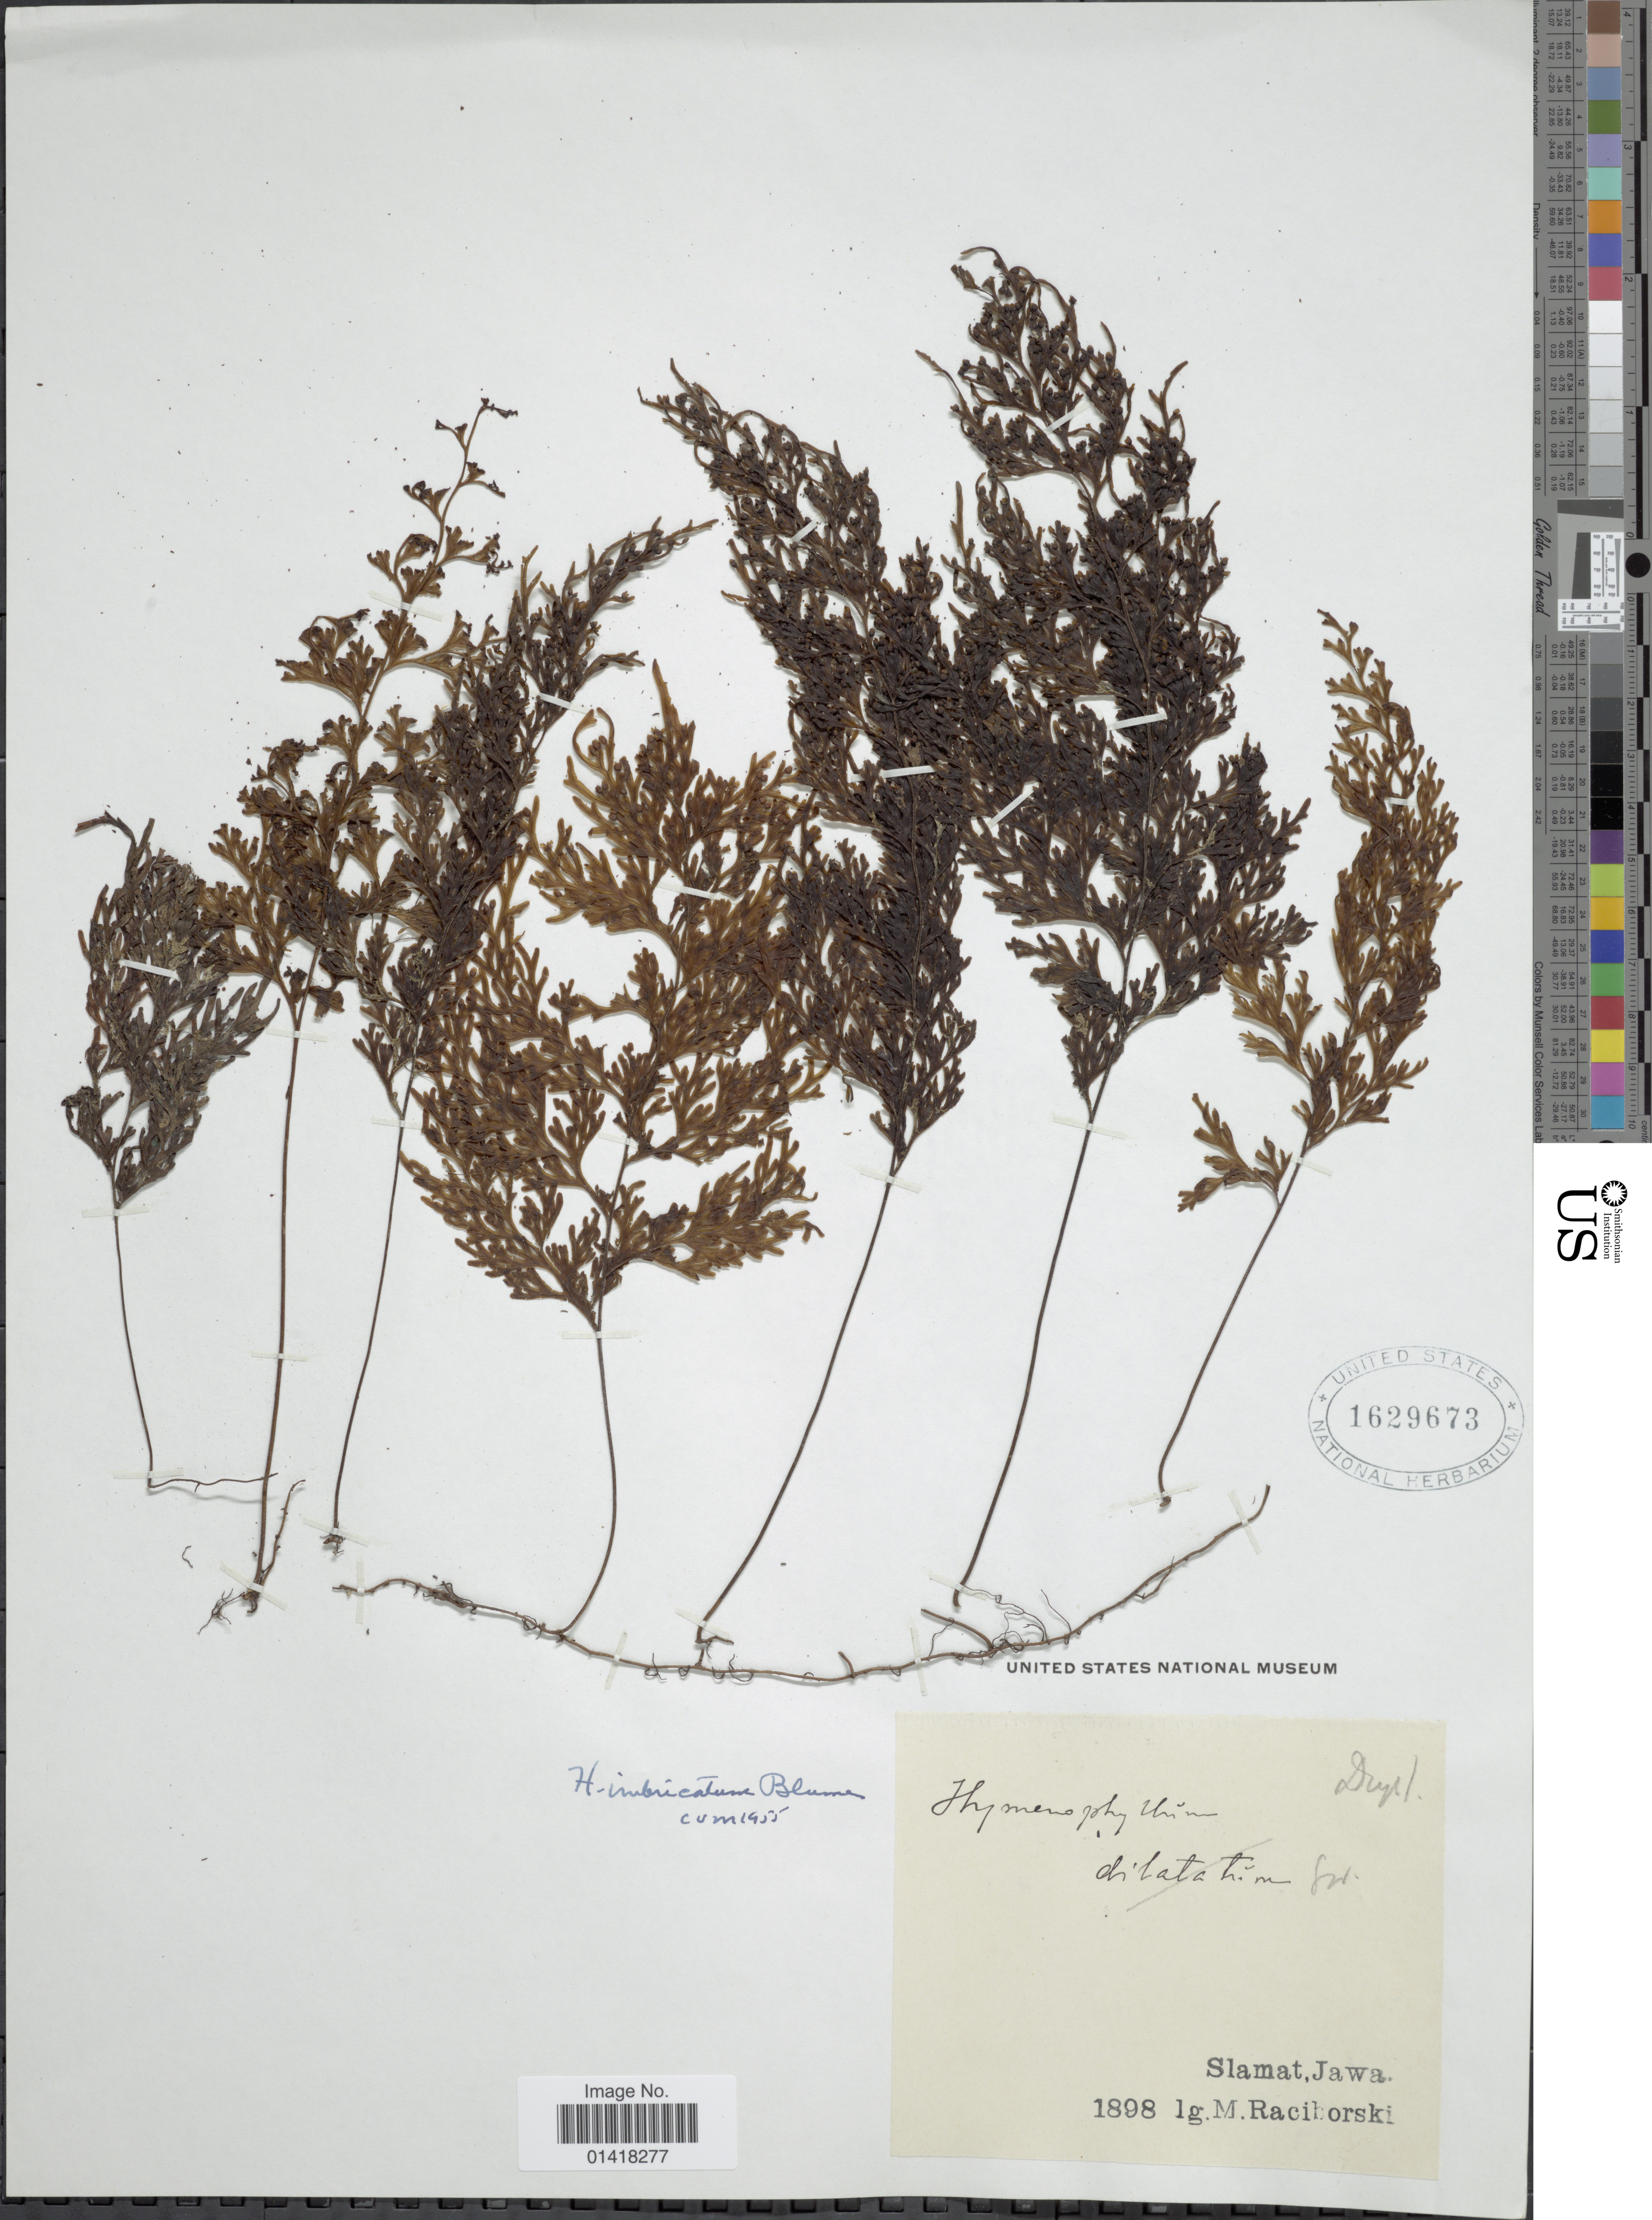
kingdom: Plantae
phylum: Tracheophyta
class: Polypodiopsida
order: Hymenophyllales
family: Hymenophyllaceae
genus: Hymenophyllum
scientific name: Hymenophyllum imbricatum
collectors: M. Raciborski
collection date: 1898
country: Indonesia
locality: Slamat, Jawa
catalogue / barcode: US 1629673